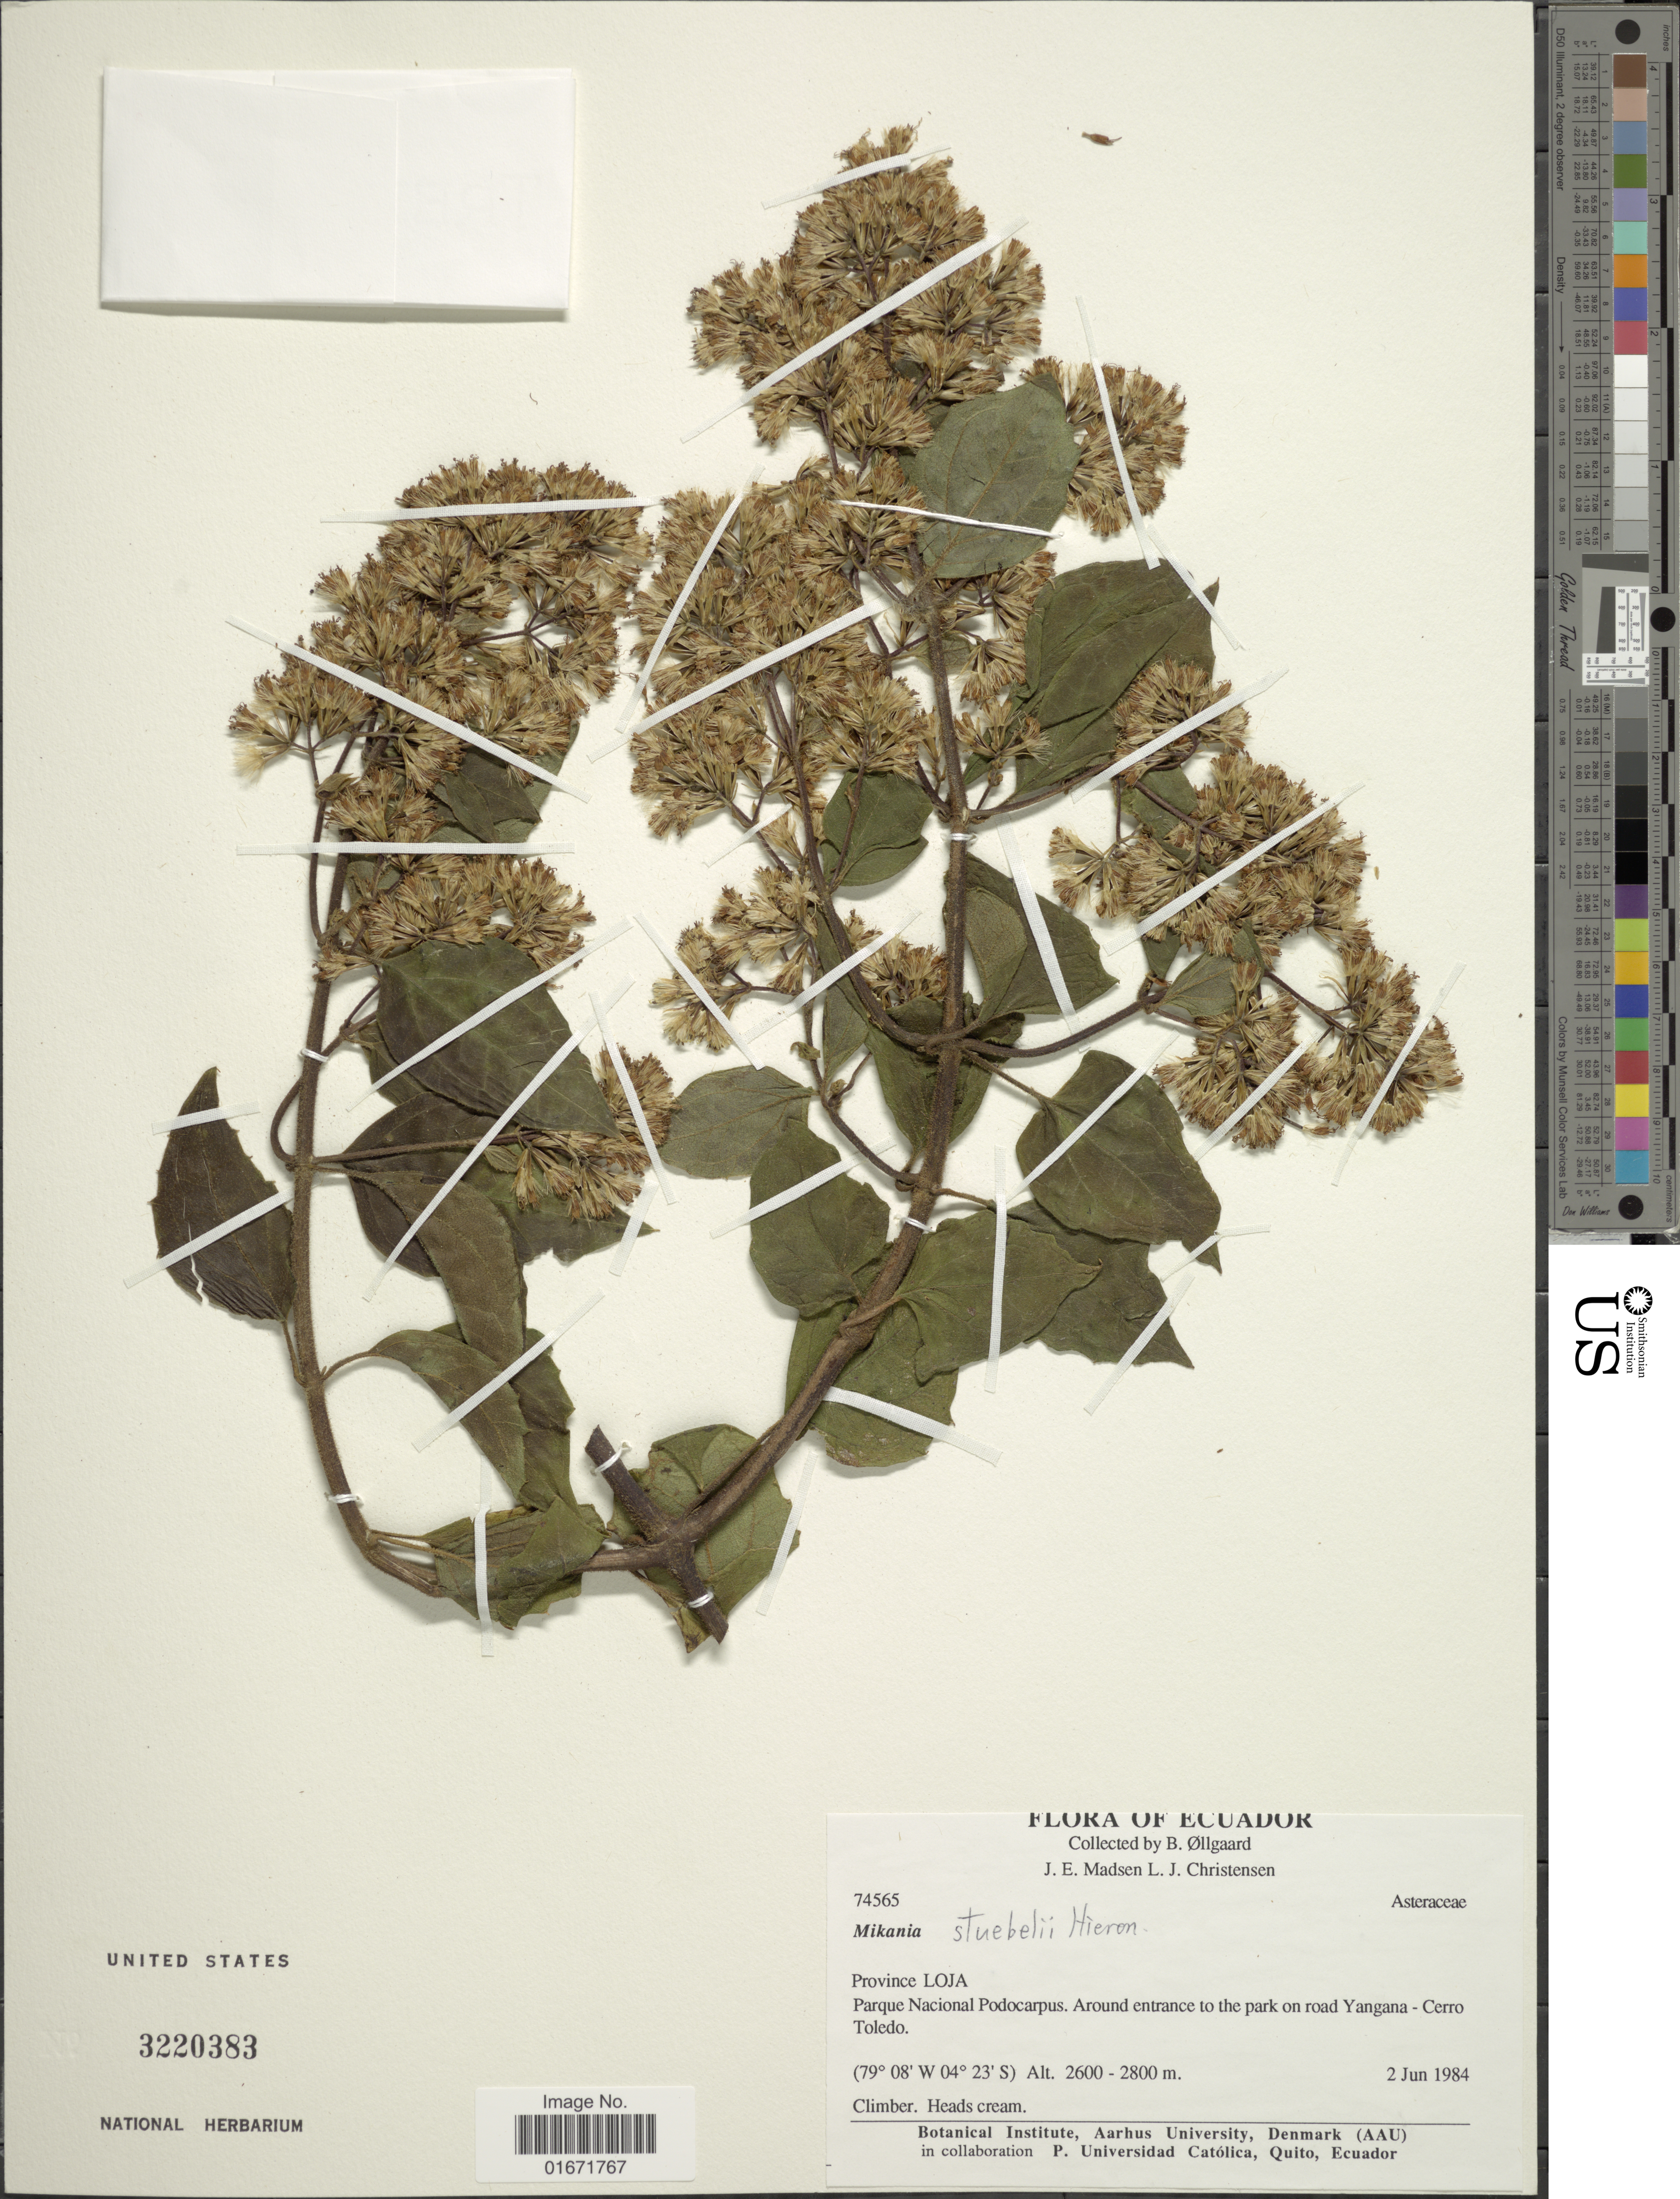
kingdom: Plantae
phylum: Tracheophyta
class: Magnoliopsida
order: Asterales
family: Asteraceae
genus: Mikania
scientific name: Mikania jamesonii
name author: B.L. Rob.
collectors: B. Øllgaard, J. E. Madsen & L. Christensen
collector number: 74565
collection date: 1984-06-02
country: Ecuador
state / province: Loja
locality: Province Loja. Parque Nacional Podocarpus. Around entrance to the park on road Yangana - Cerro Toledo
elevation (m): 2600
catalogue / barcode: US 3220383